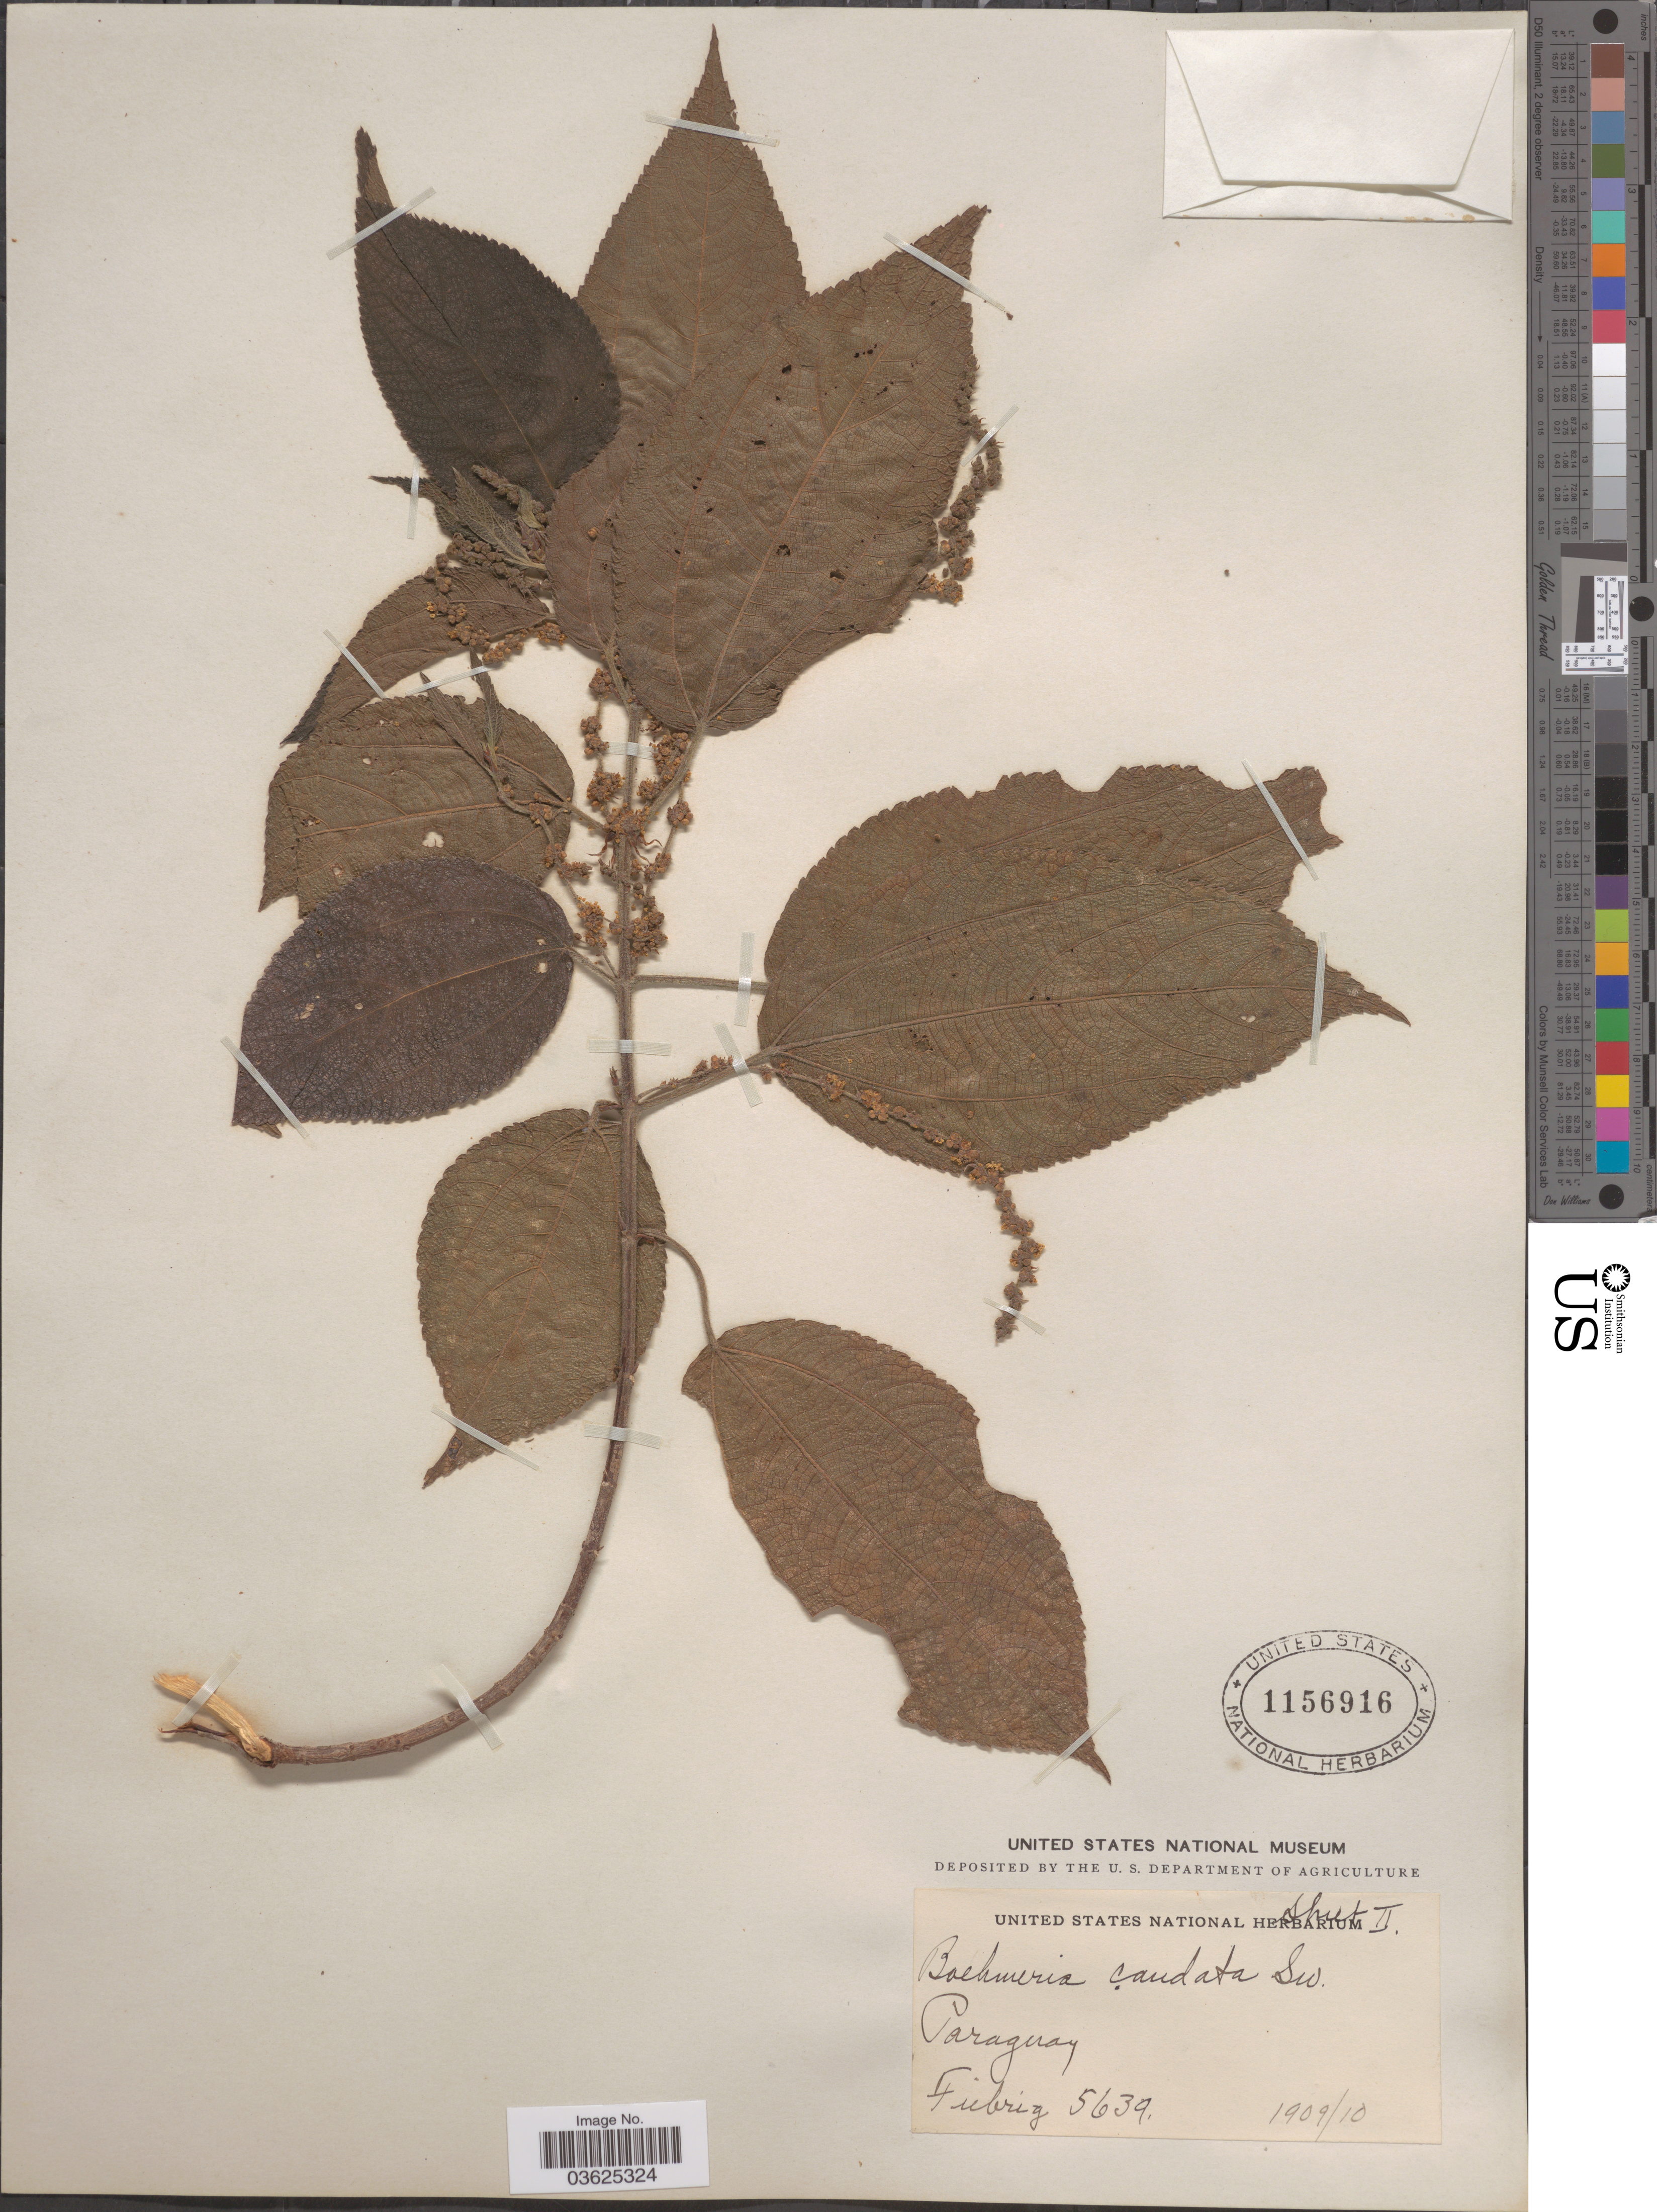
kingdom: Plantae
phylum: Tracheophyta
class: Magnoliopsida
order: Rosales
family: Urticaceae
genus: Boehmeria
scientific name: Boehmeria caudata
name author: Sw.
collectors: K. Fiebrig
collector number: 5639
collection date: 1909/1910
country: Paraguay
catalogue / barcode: US 1156916